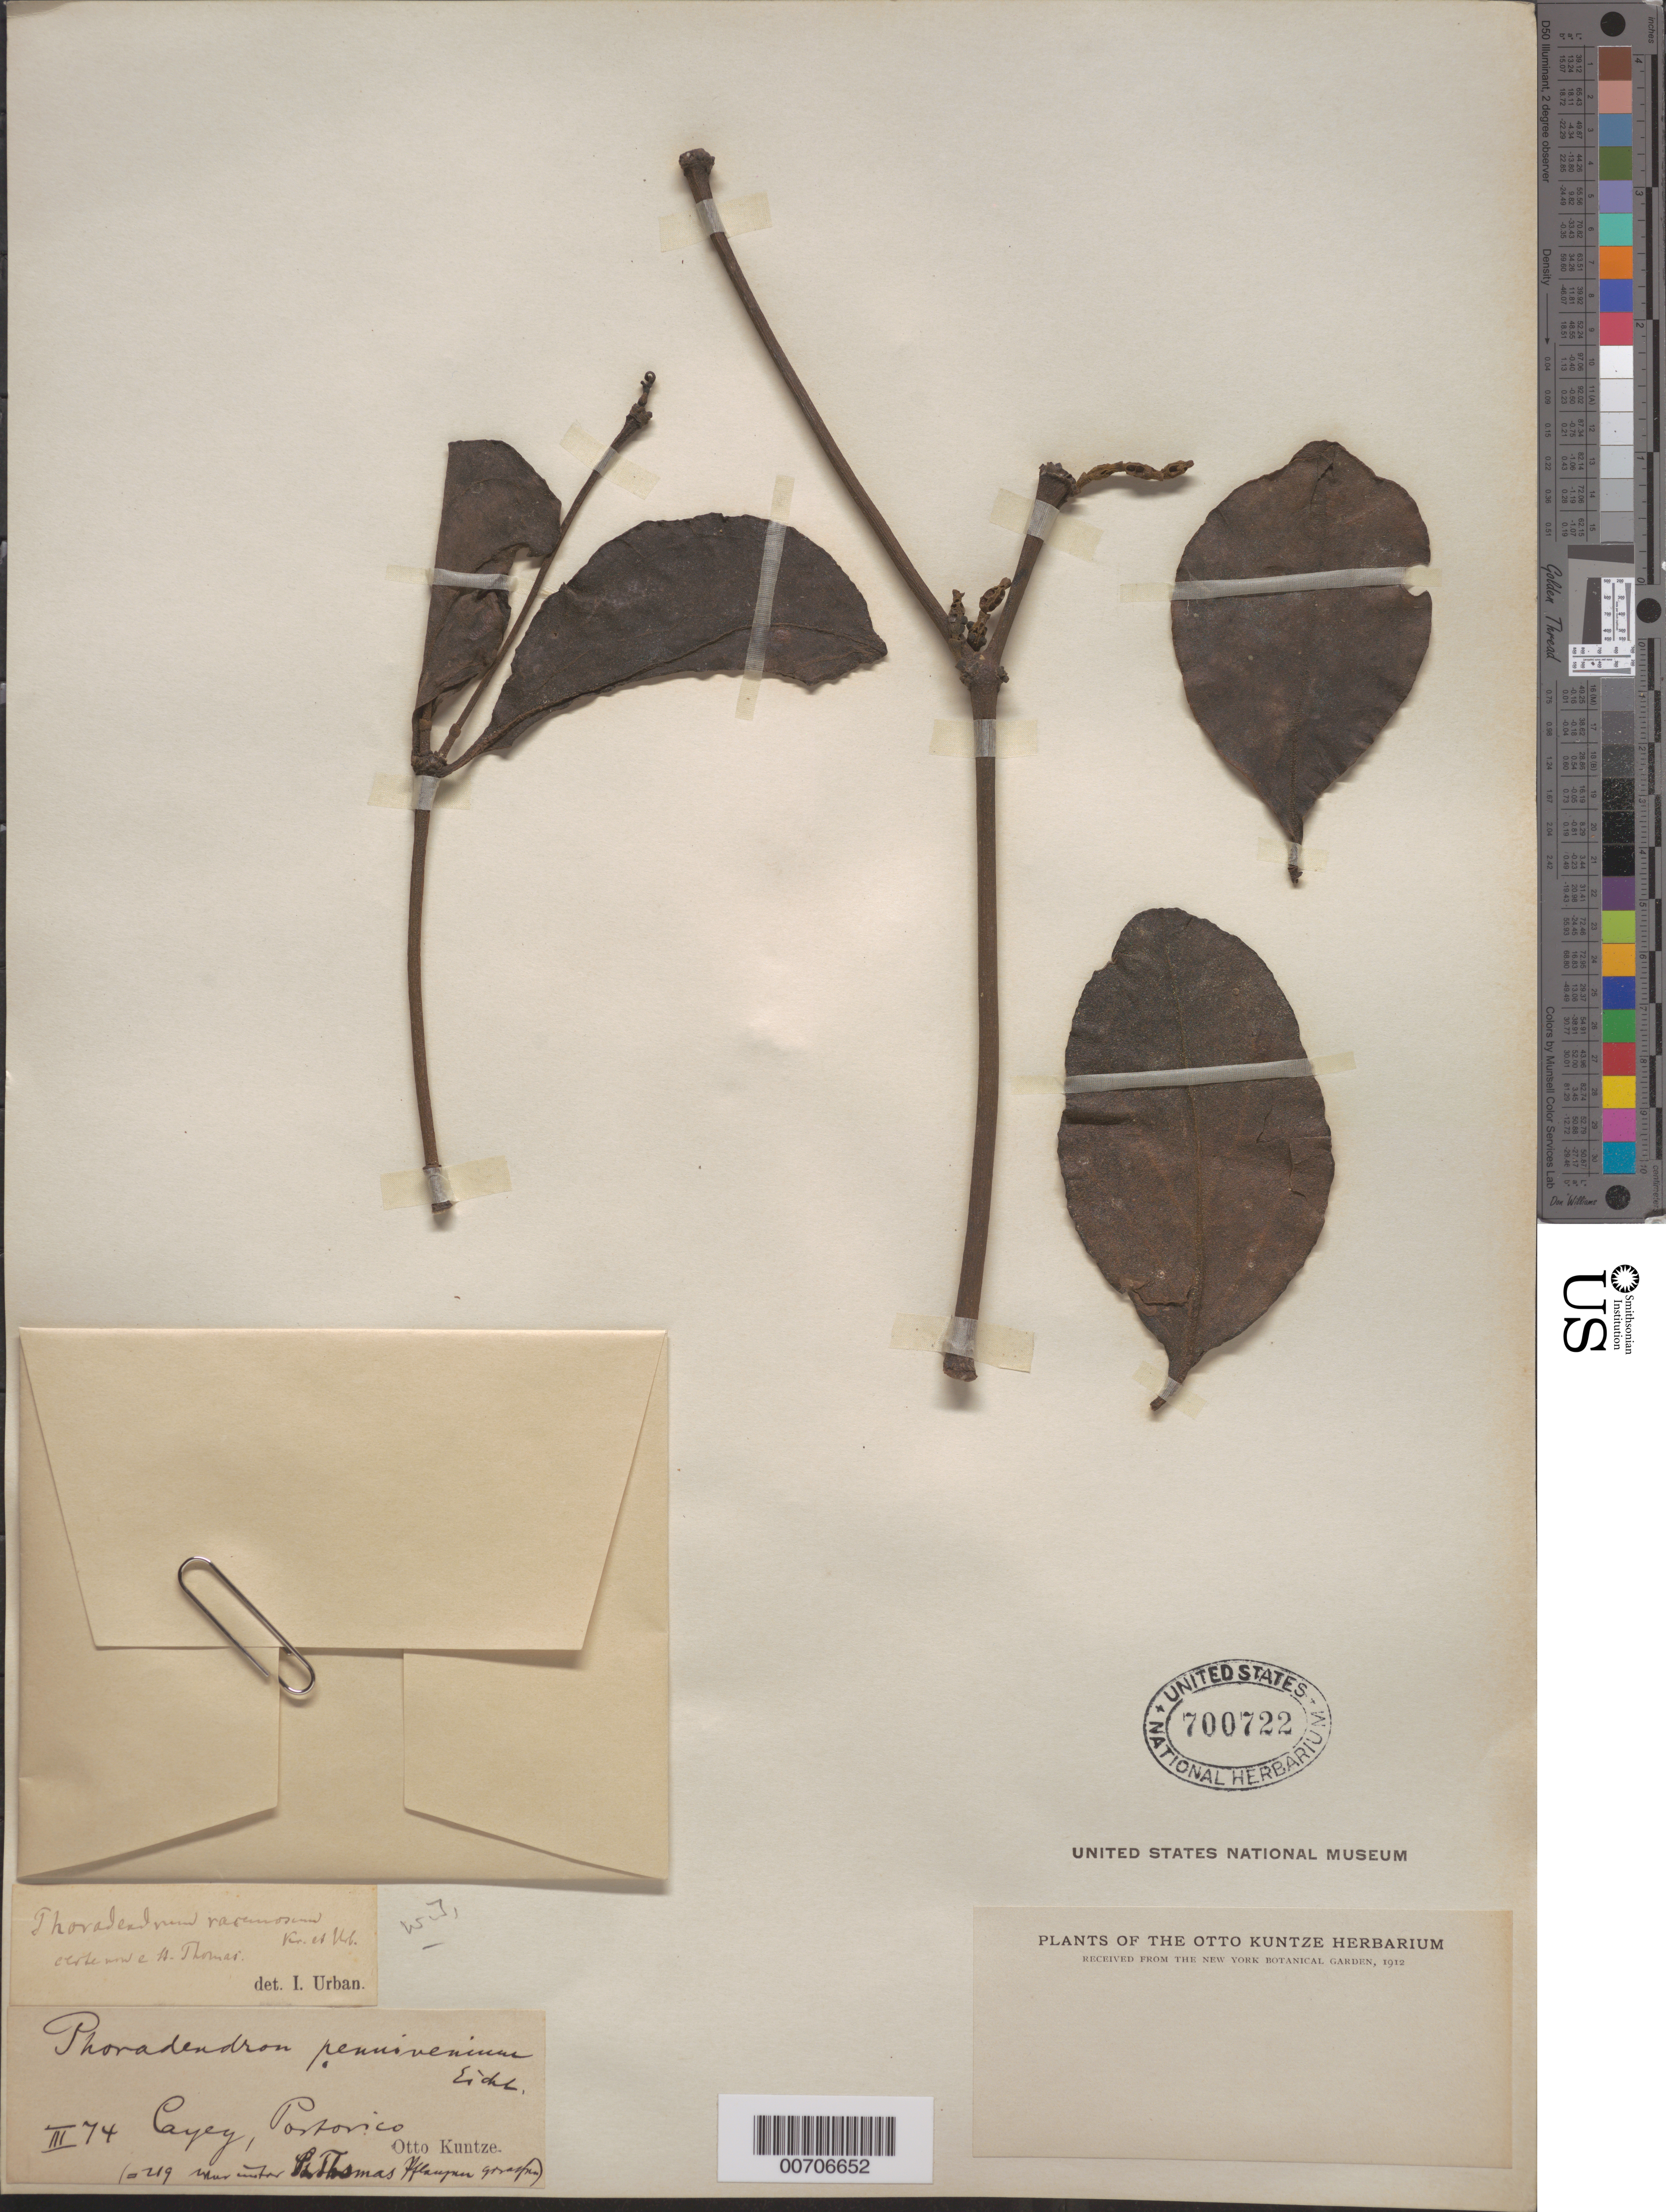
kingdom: Plantae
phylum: Tracheophyta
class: Magnoliopsida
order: Santalales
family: Viscaceae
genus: Phoradendron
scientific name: Phoradendron racemosum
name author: (Aubl.) Krug & Urb.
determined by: Urban, Ignatz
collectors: C.E.O. Kuntze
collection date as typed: Mar 1874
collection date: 1874-03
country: Puerto Rico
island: Greater Antilles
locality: Cayey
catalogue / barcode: US 700722